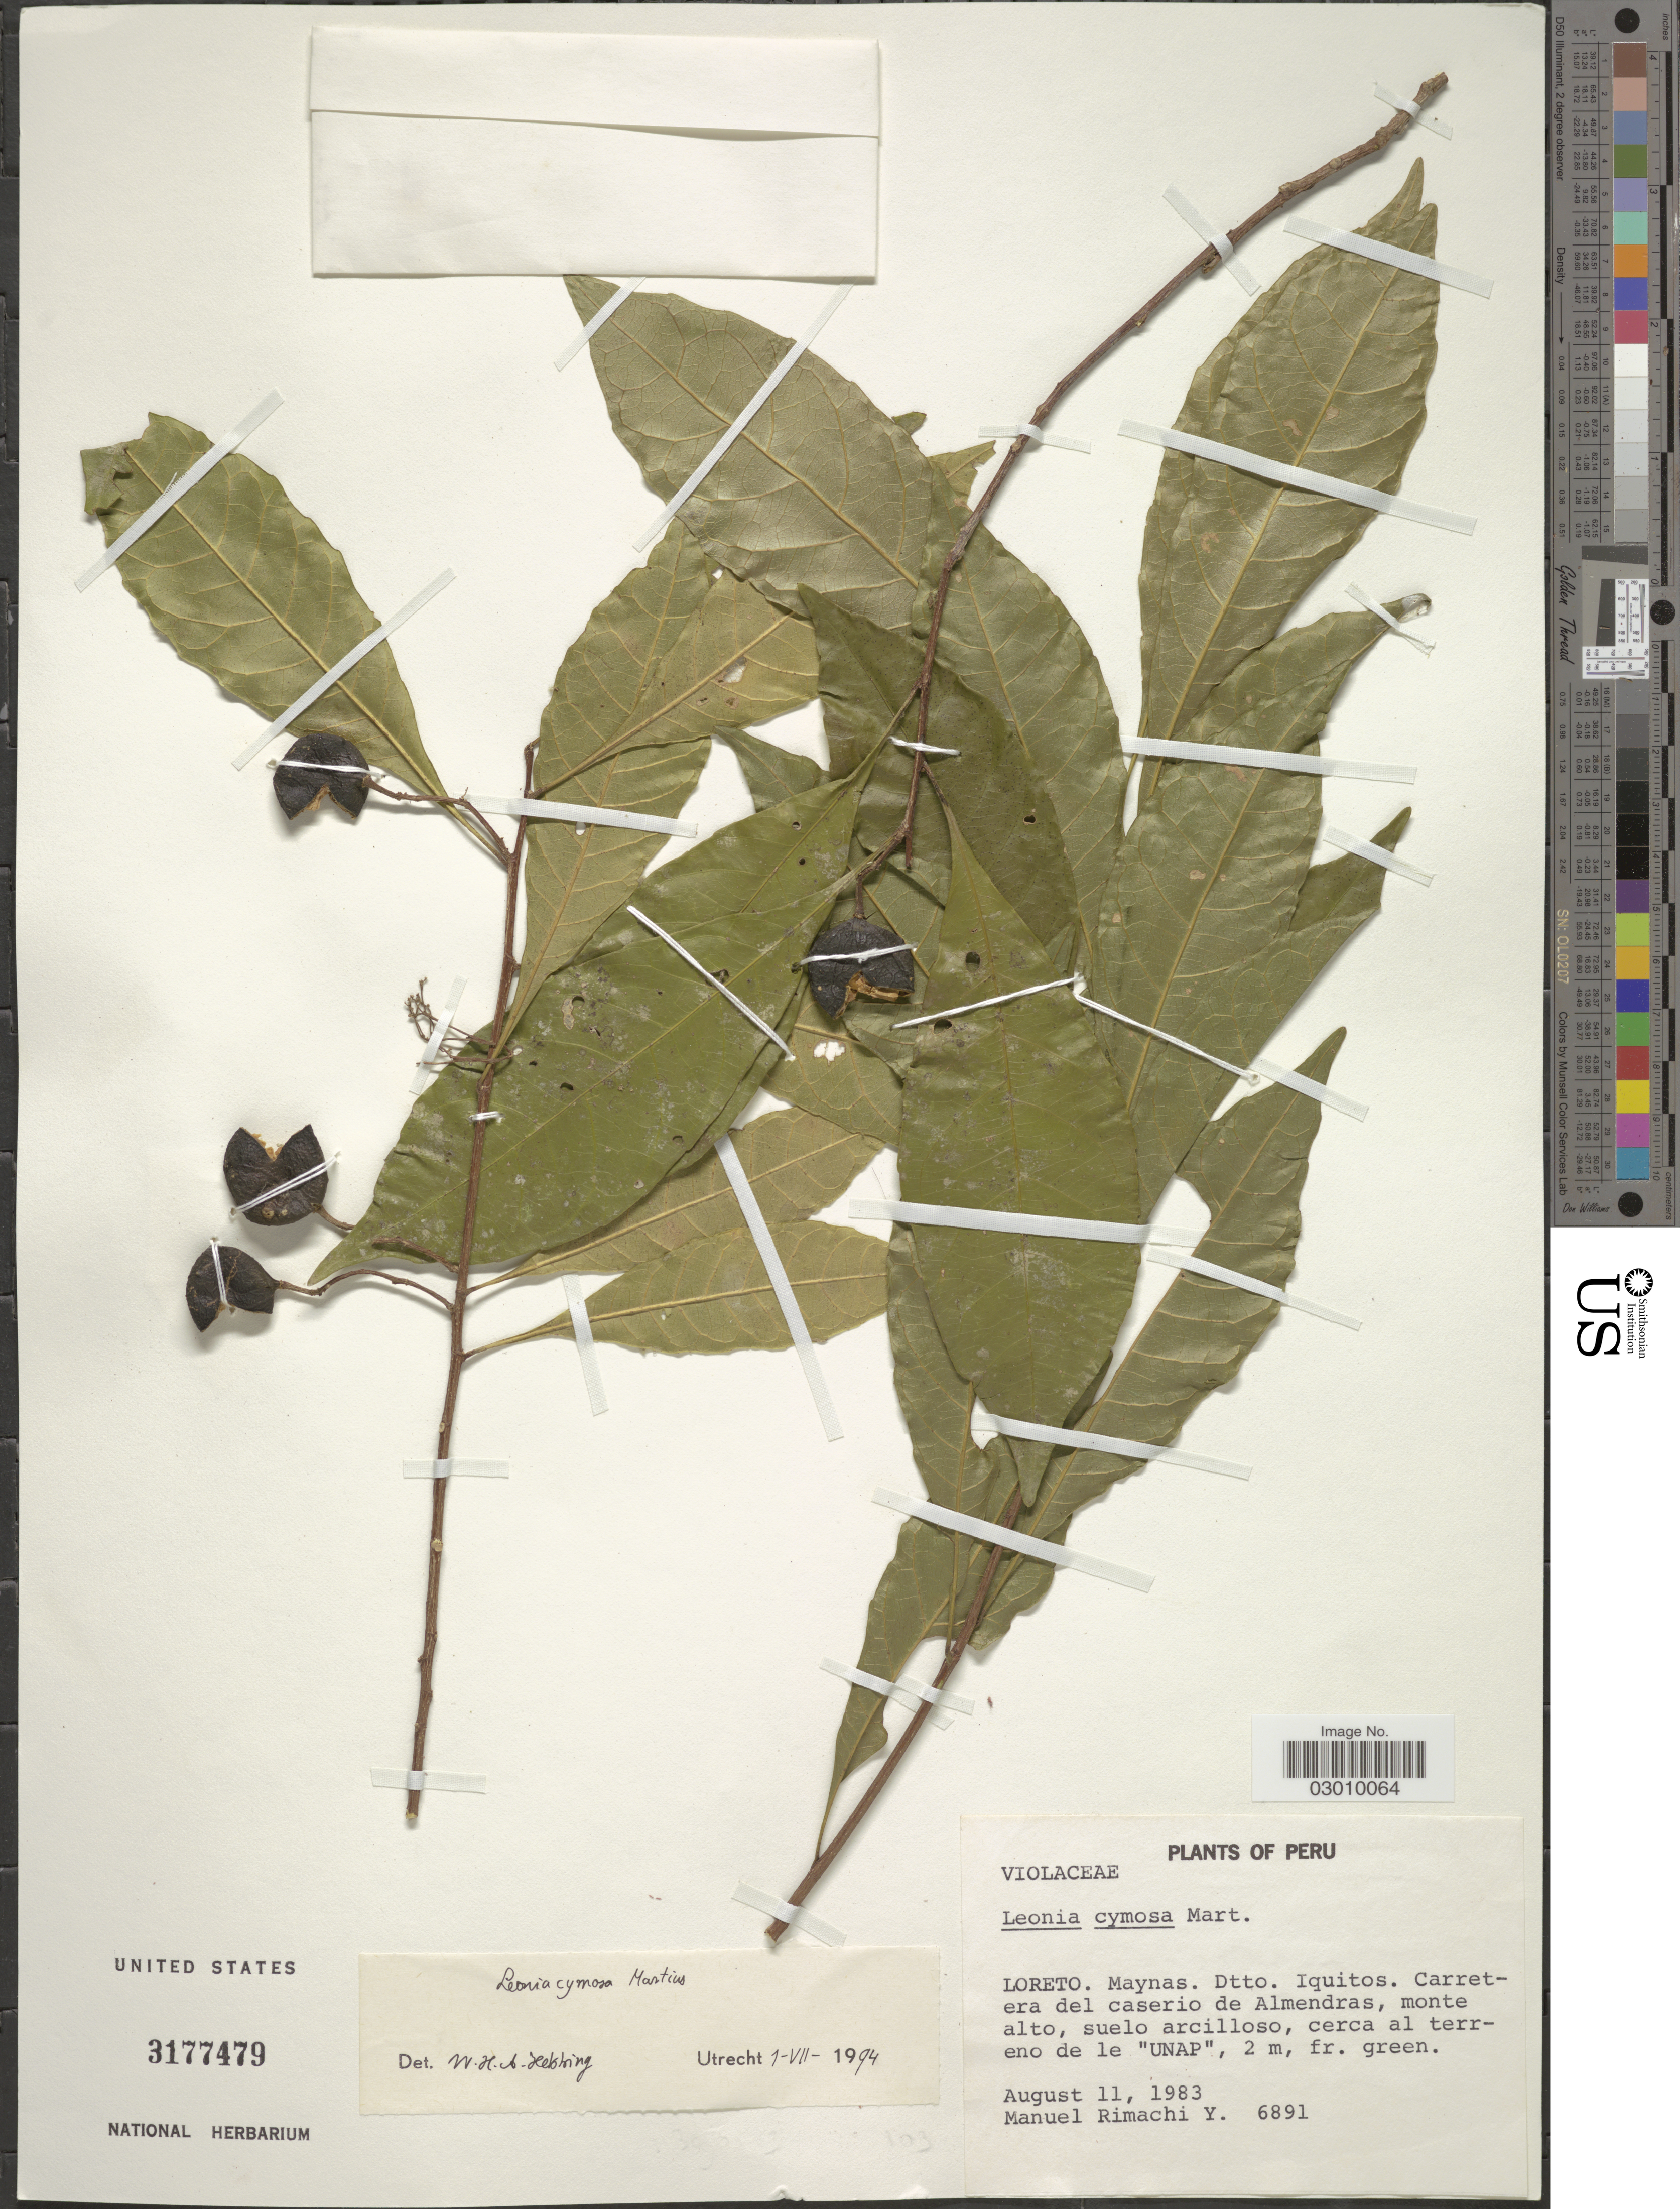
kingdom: Plantae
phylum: Tracheophyta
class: Magnoliopsida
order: Malpighiales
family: Violaceae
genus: Leonia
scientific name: Leonia cymosa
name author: Mart.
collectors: M. Rimachi Y.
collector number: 6891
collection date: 1983-08-11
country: Peru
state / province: Loreto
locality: Maynas, Dtto. Iquitos, Carretera del caserio de Almendras, monte alto, suelo arcilloso, cerca al terreno de le "UNAP".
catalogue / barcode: US 3177479